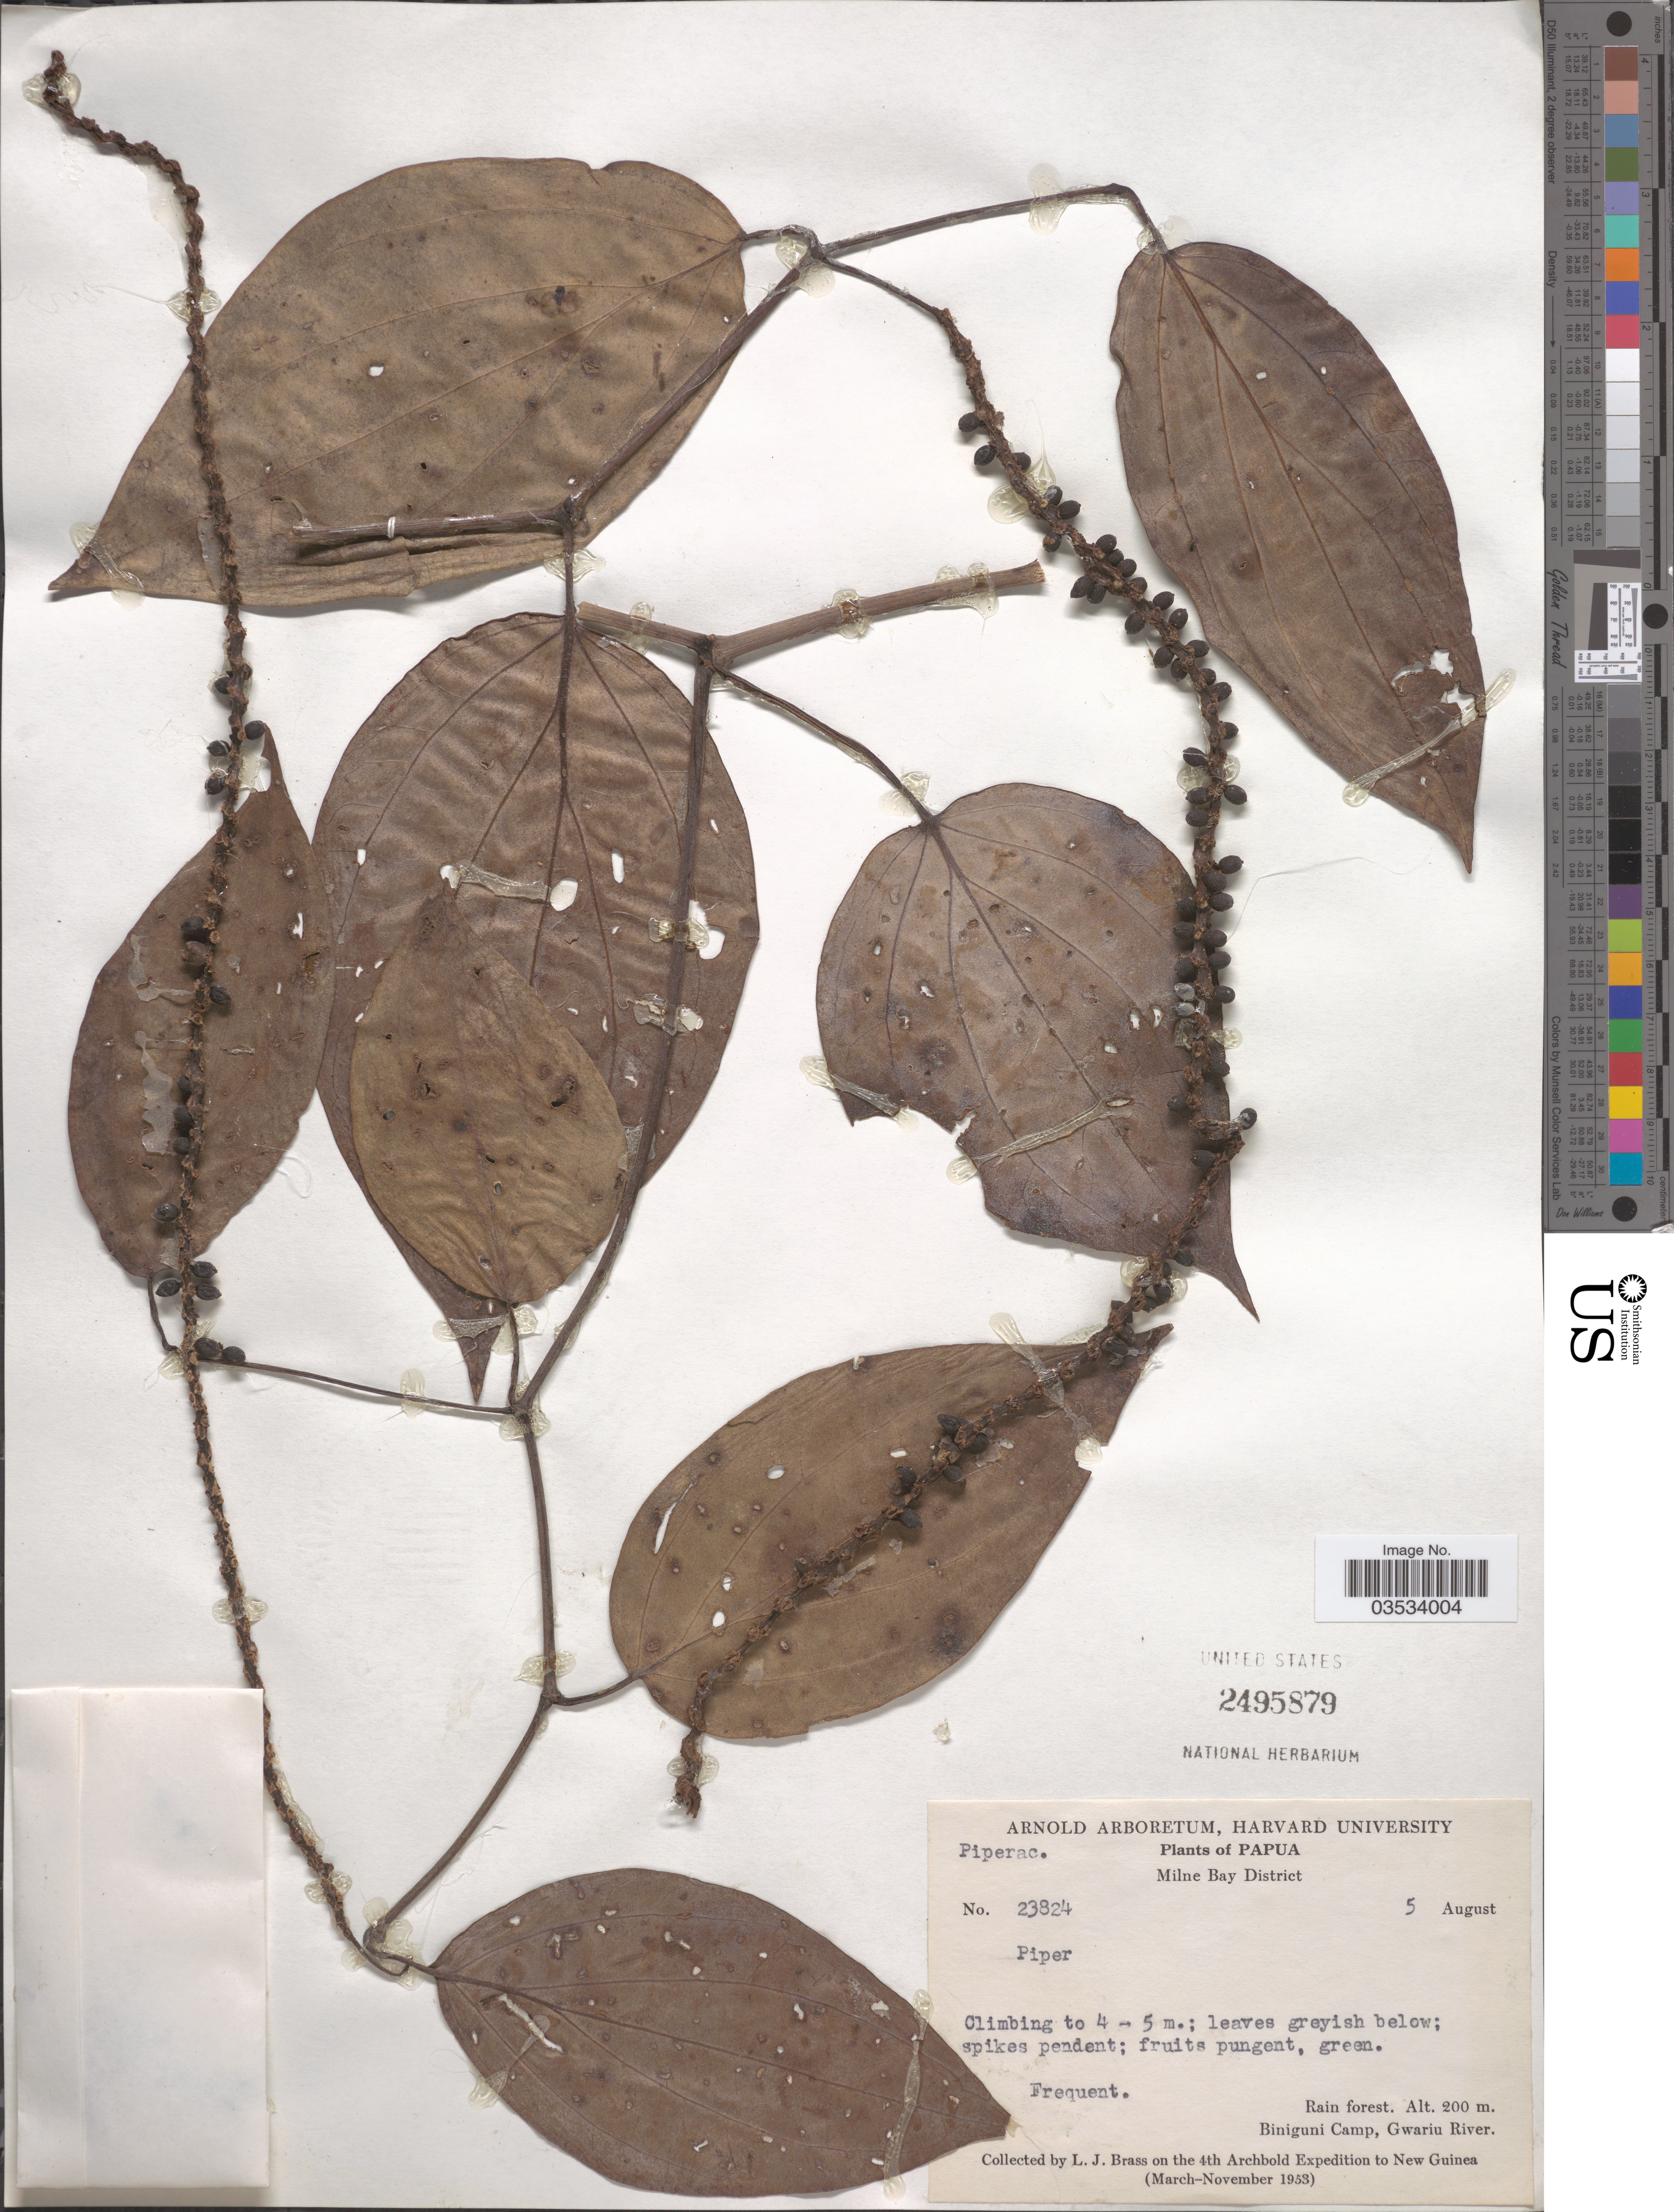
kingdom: Plantae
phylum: Tracheophyta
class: Magnoliopsida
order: Piperales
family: Piperaceae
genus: Piper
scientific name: Piper sp.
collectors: L. J. Brass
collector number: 23824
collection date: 1953-08-05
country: Papua New Guinea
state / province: Milne Bay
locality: Papua. Milne Bay District. Biniguni Camp, Gwariu River. New Guinea.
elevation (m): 200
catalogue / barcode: US 2495879